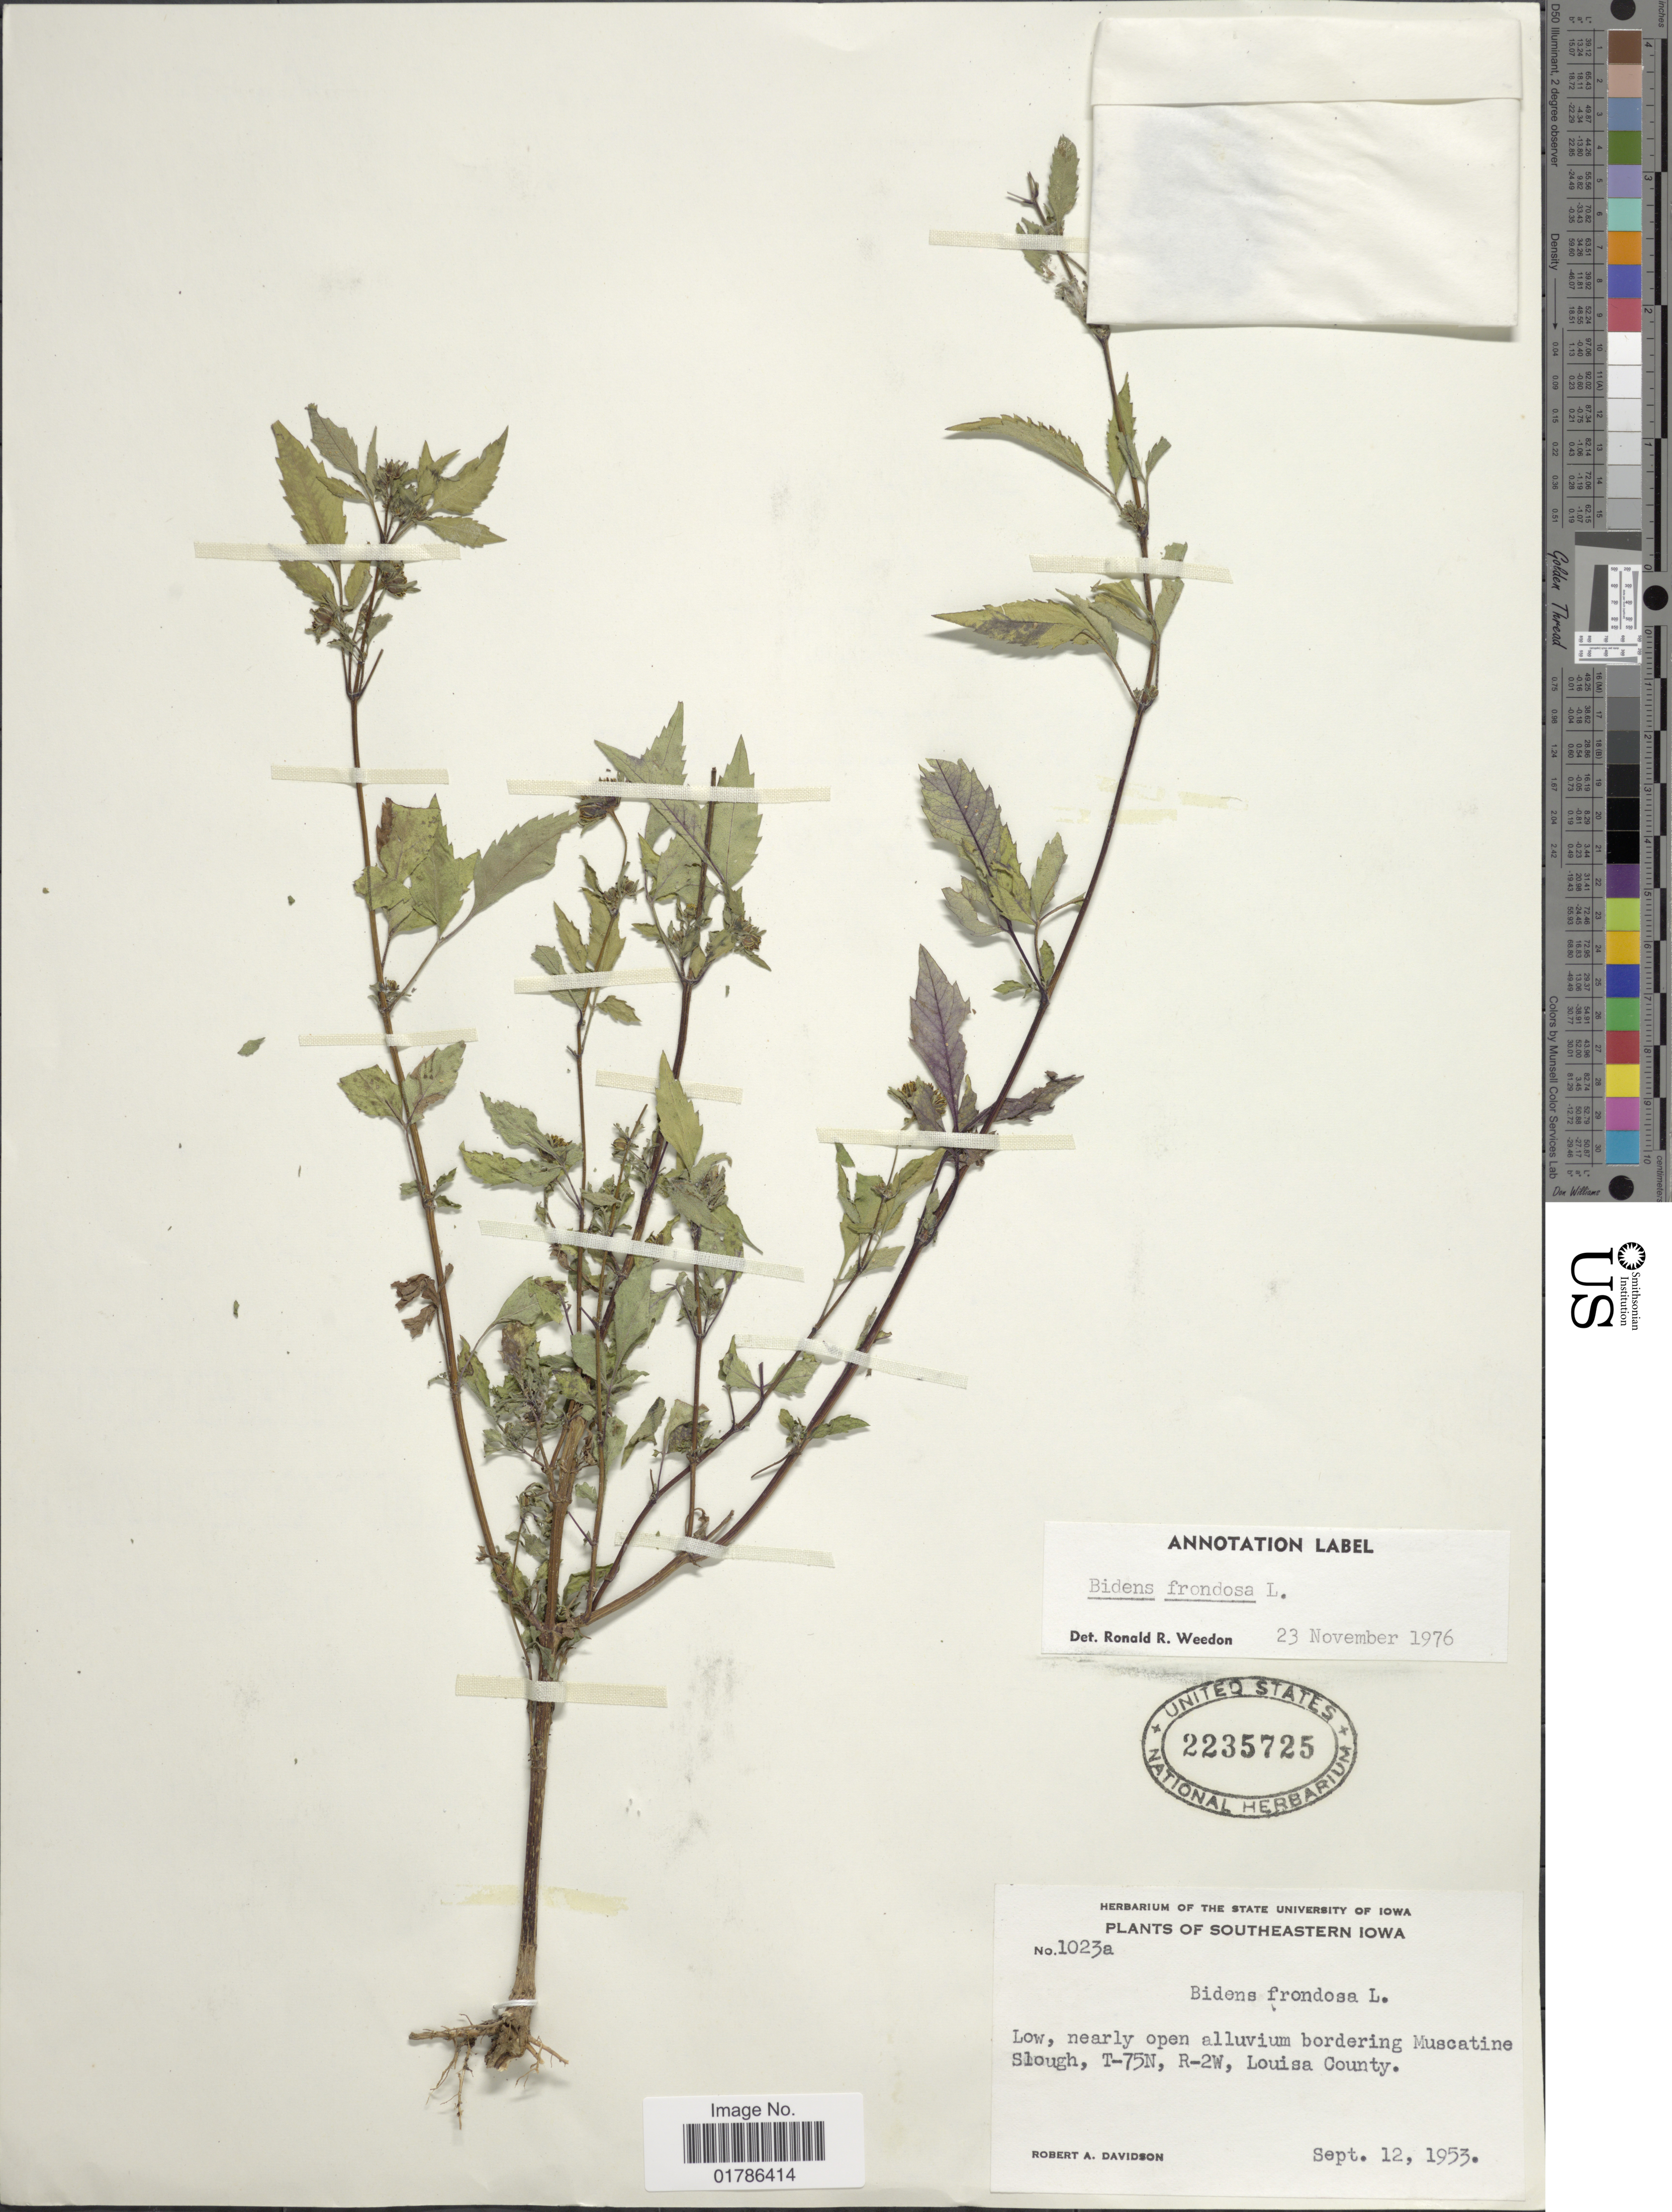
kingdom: Plantae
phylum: Tracheophyta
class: Magnoliopsida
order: Asterales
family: Asteraceae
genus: Bidens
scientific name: Bidens frondosa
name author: L.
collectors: R. A. Davidson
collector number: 1023a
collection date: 1953-09-12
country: United States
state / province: Iowa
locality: Southeastern Iowa, T-75N, R-2W, Louisa County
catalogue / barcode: US 2235725